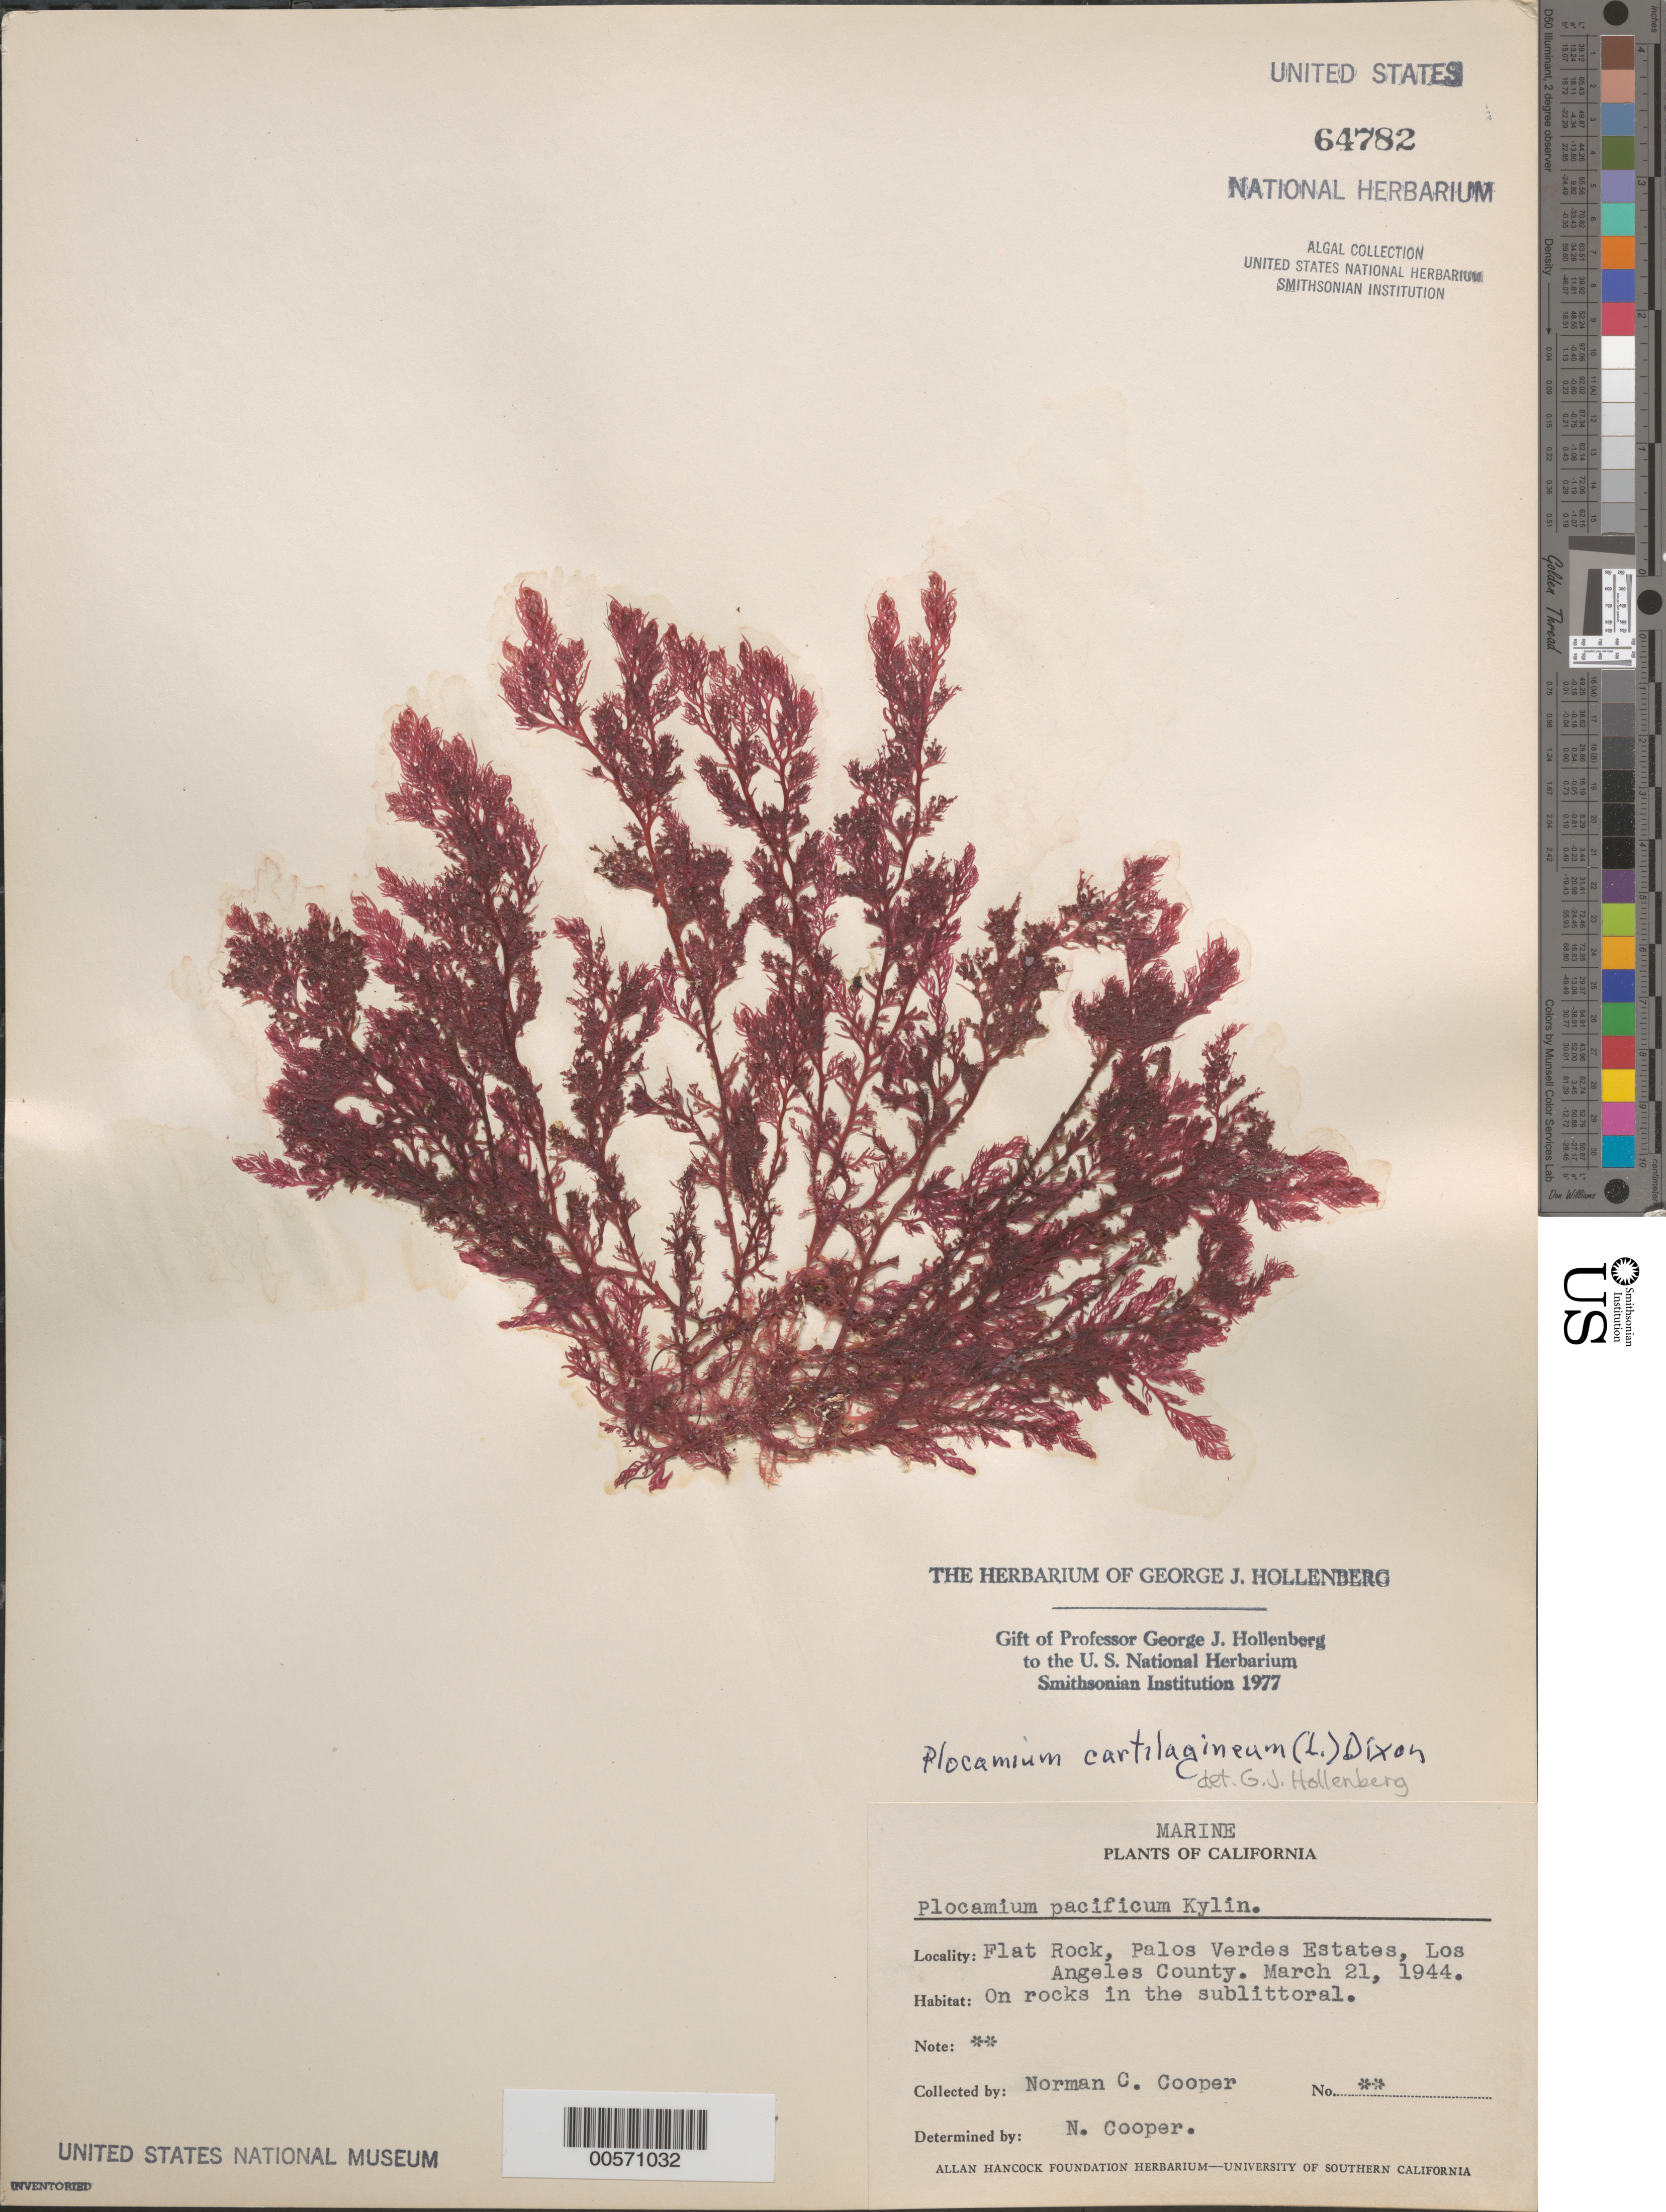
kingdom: Plantae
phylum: Rhodophyta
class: Florideophyceae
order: Plocamiales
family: Plocamiaceae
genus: Plocamium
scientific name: Plocamium cartilagineum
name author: (L.) P.S. Dixon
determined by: Hollenberg, George J.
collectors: N. Cooper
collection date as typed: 21 Mar 1944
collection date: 1944-03-21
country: United States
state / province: California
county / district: Los Angeles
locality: Flat Rock, Palos Verdes Estates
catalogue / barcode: US 64782